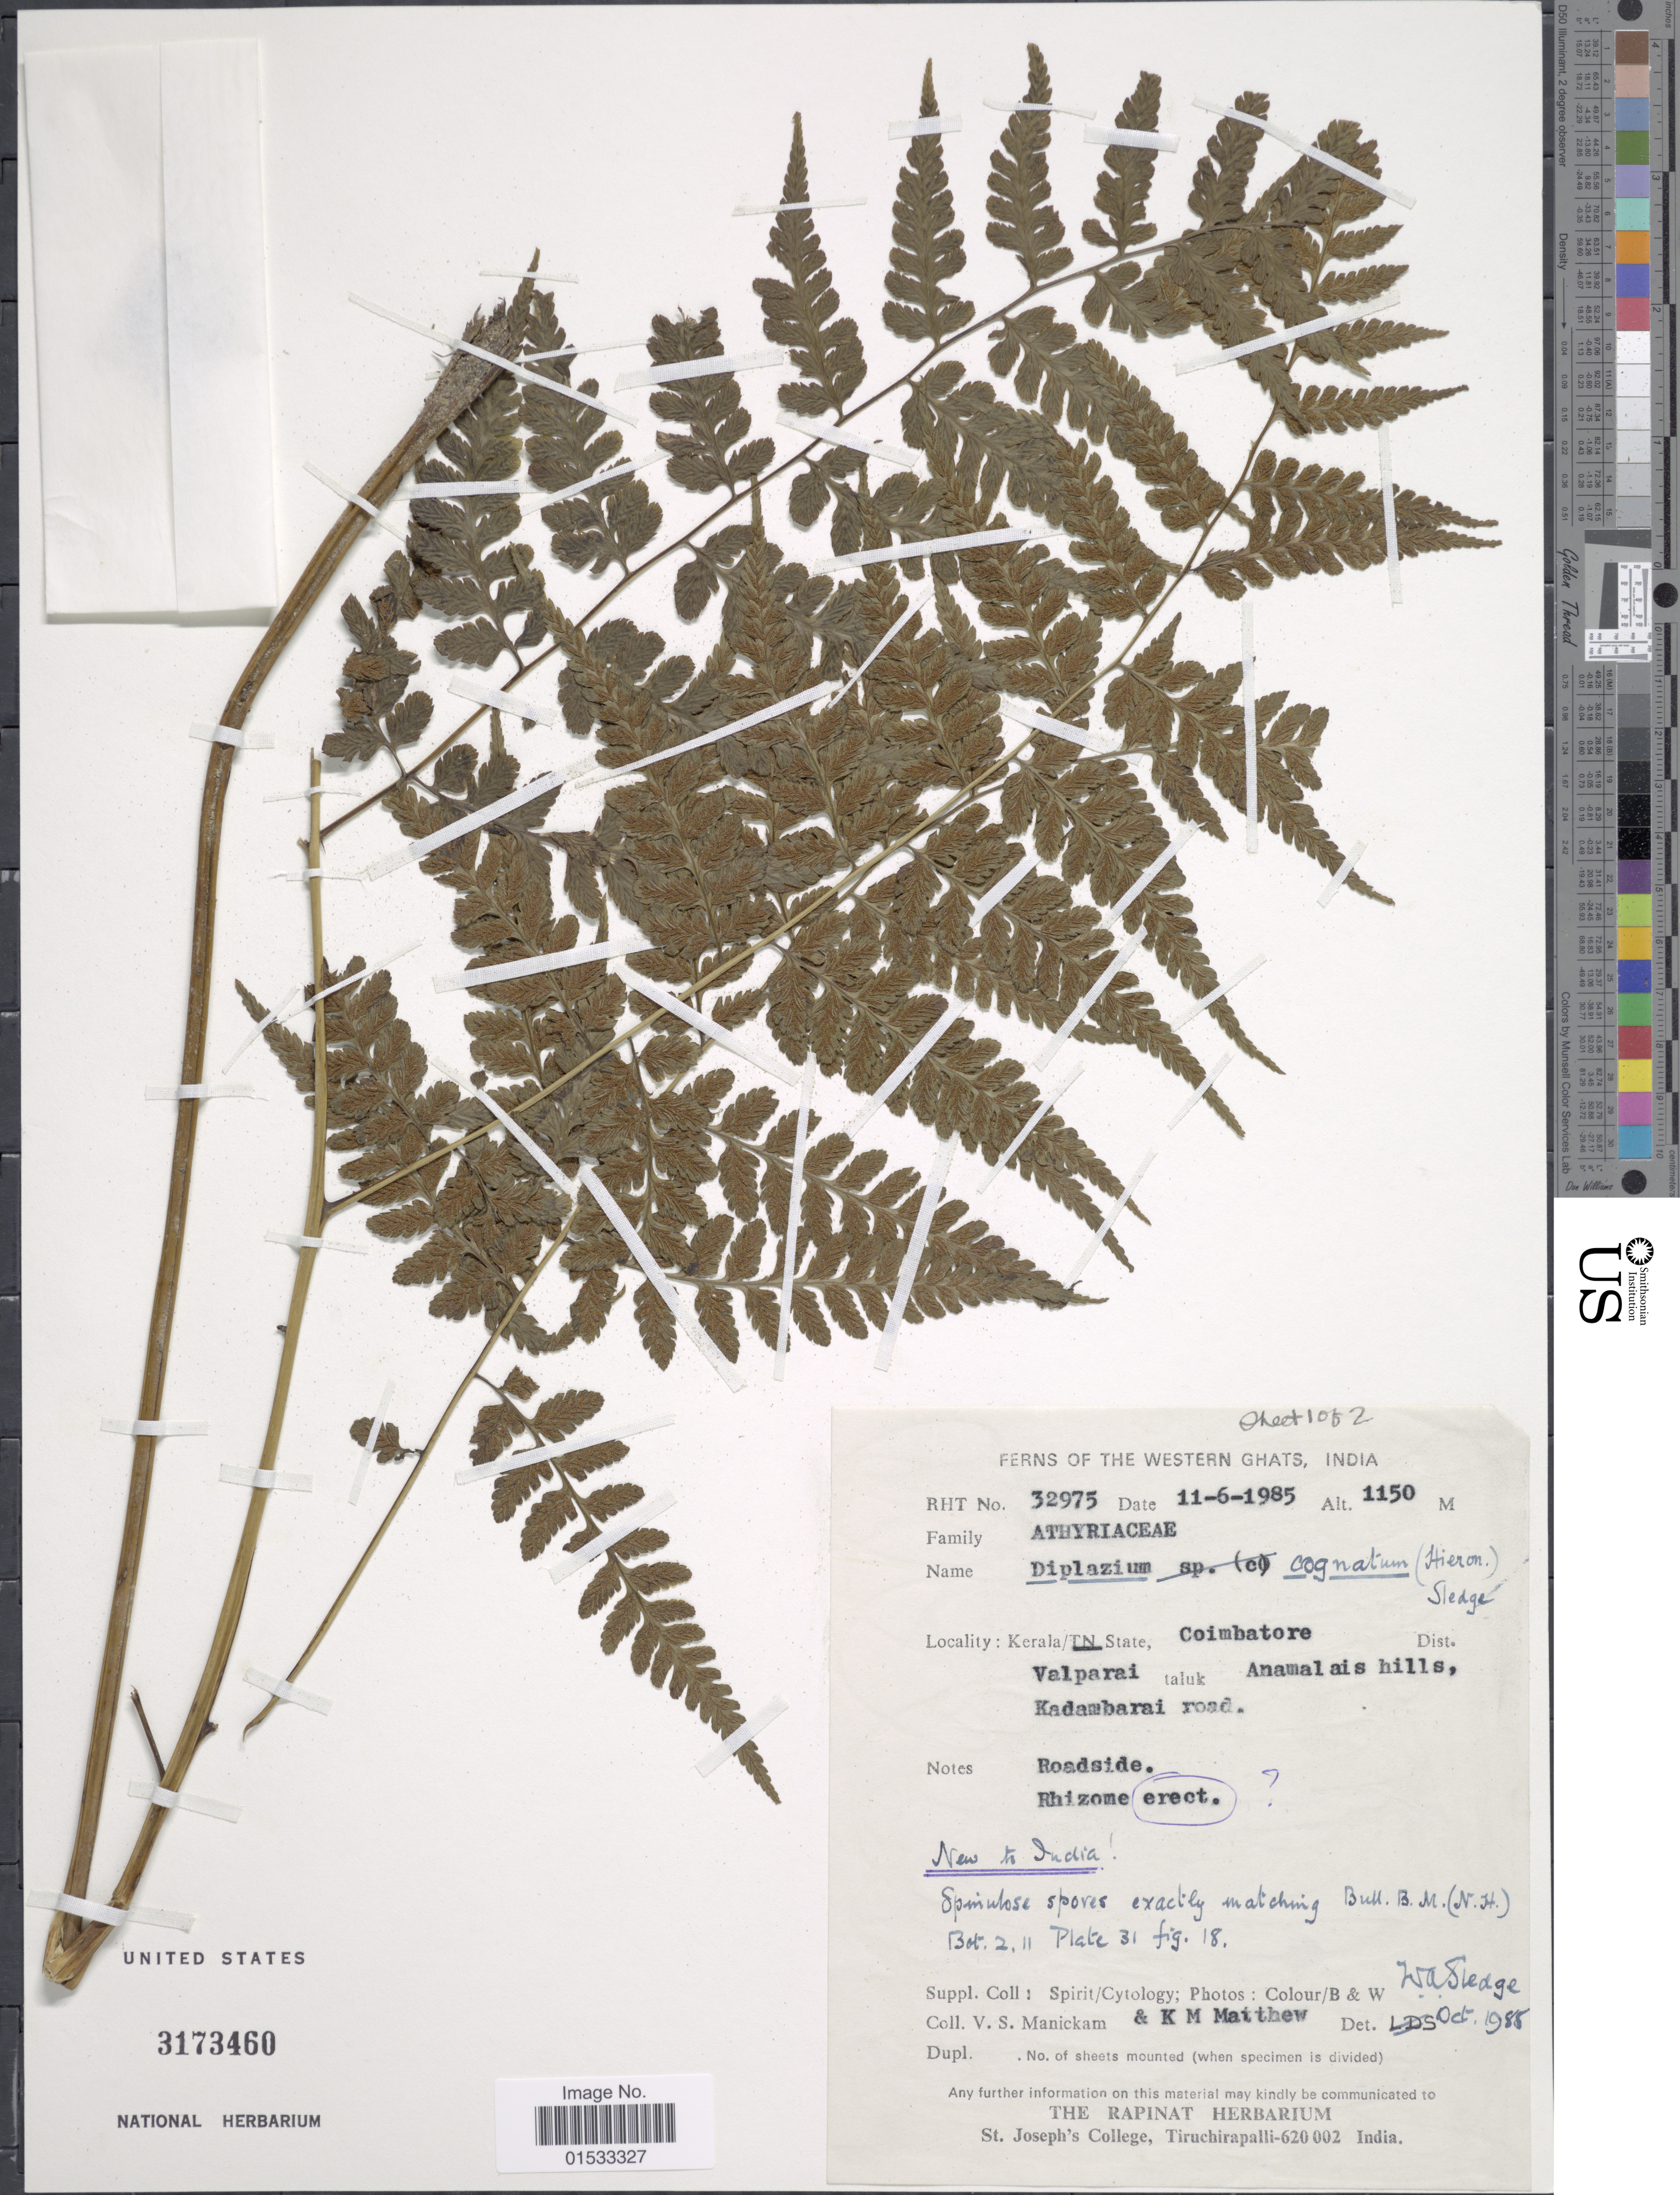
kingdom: Plantae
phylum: Tracheophyta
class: Polypodiopsida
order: Polypodiales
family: Athyriaceae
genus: Diplazium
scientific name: Diplazium cognatum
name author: (Hieron.) Sledge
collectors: V. Manickam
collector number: RHT32975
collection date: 1985-06-11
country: India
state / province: Kerala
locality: Western Ghats, TN State, Coimbatore, Valparai tuluk, Anamalais hills, Kadambarai road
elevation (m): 1150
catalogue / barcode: US 3173460